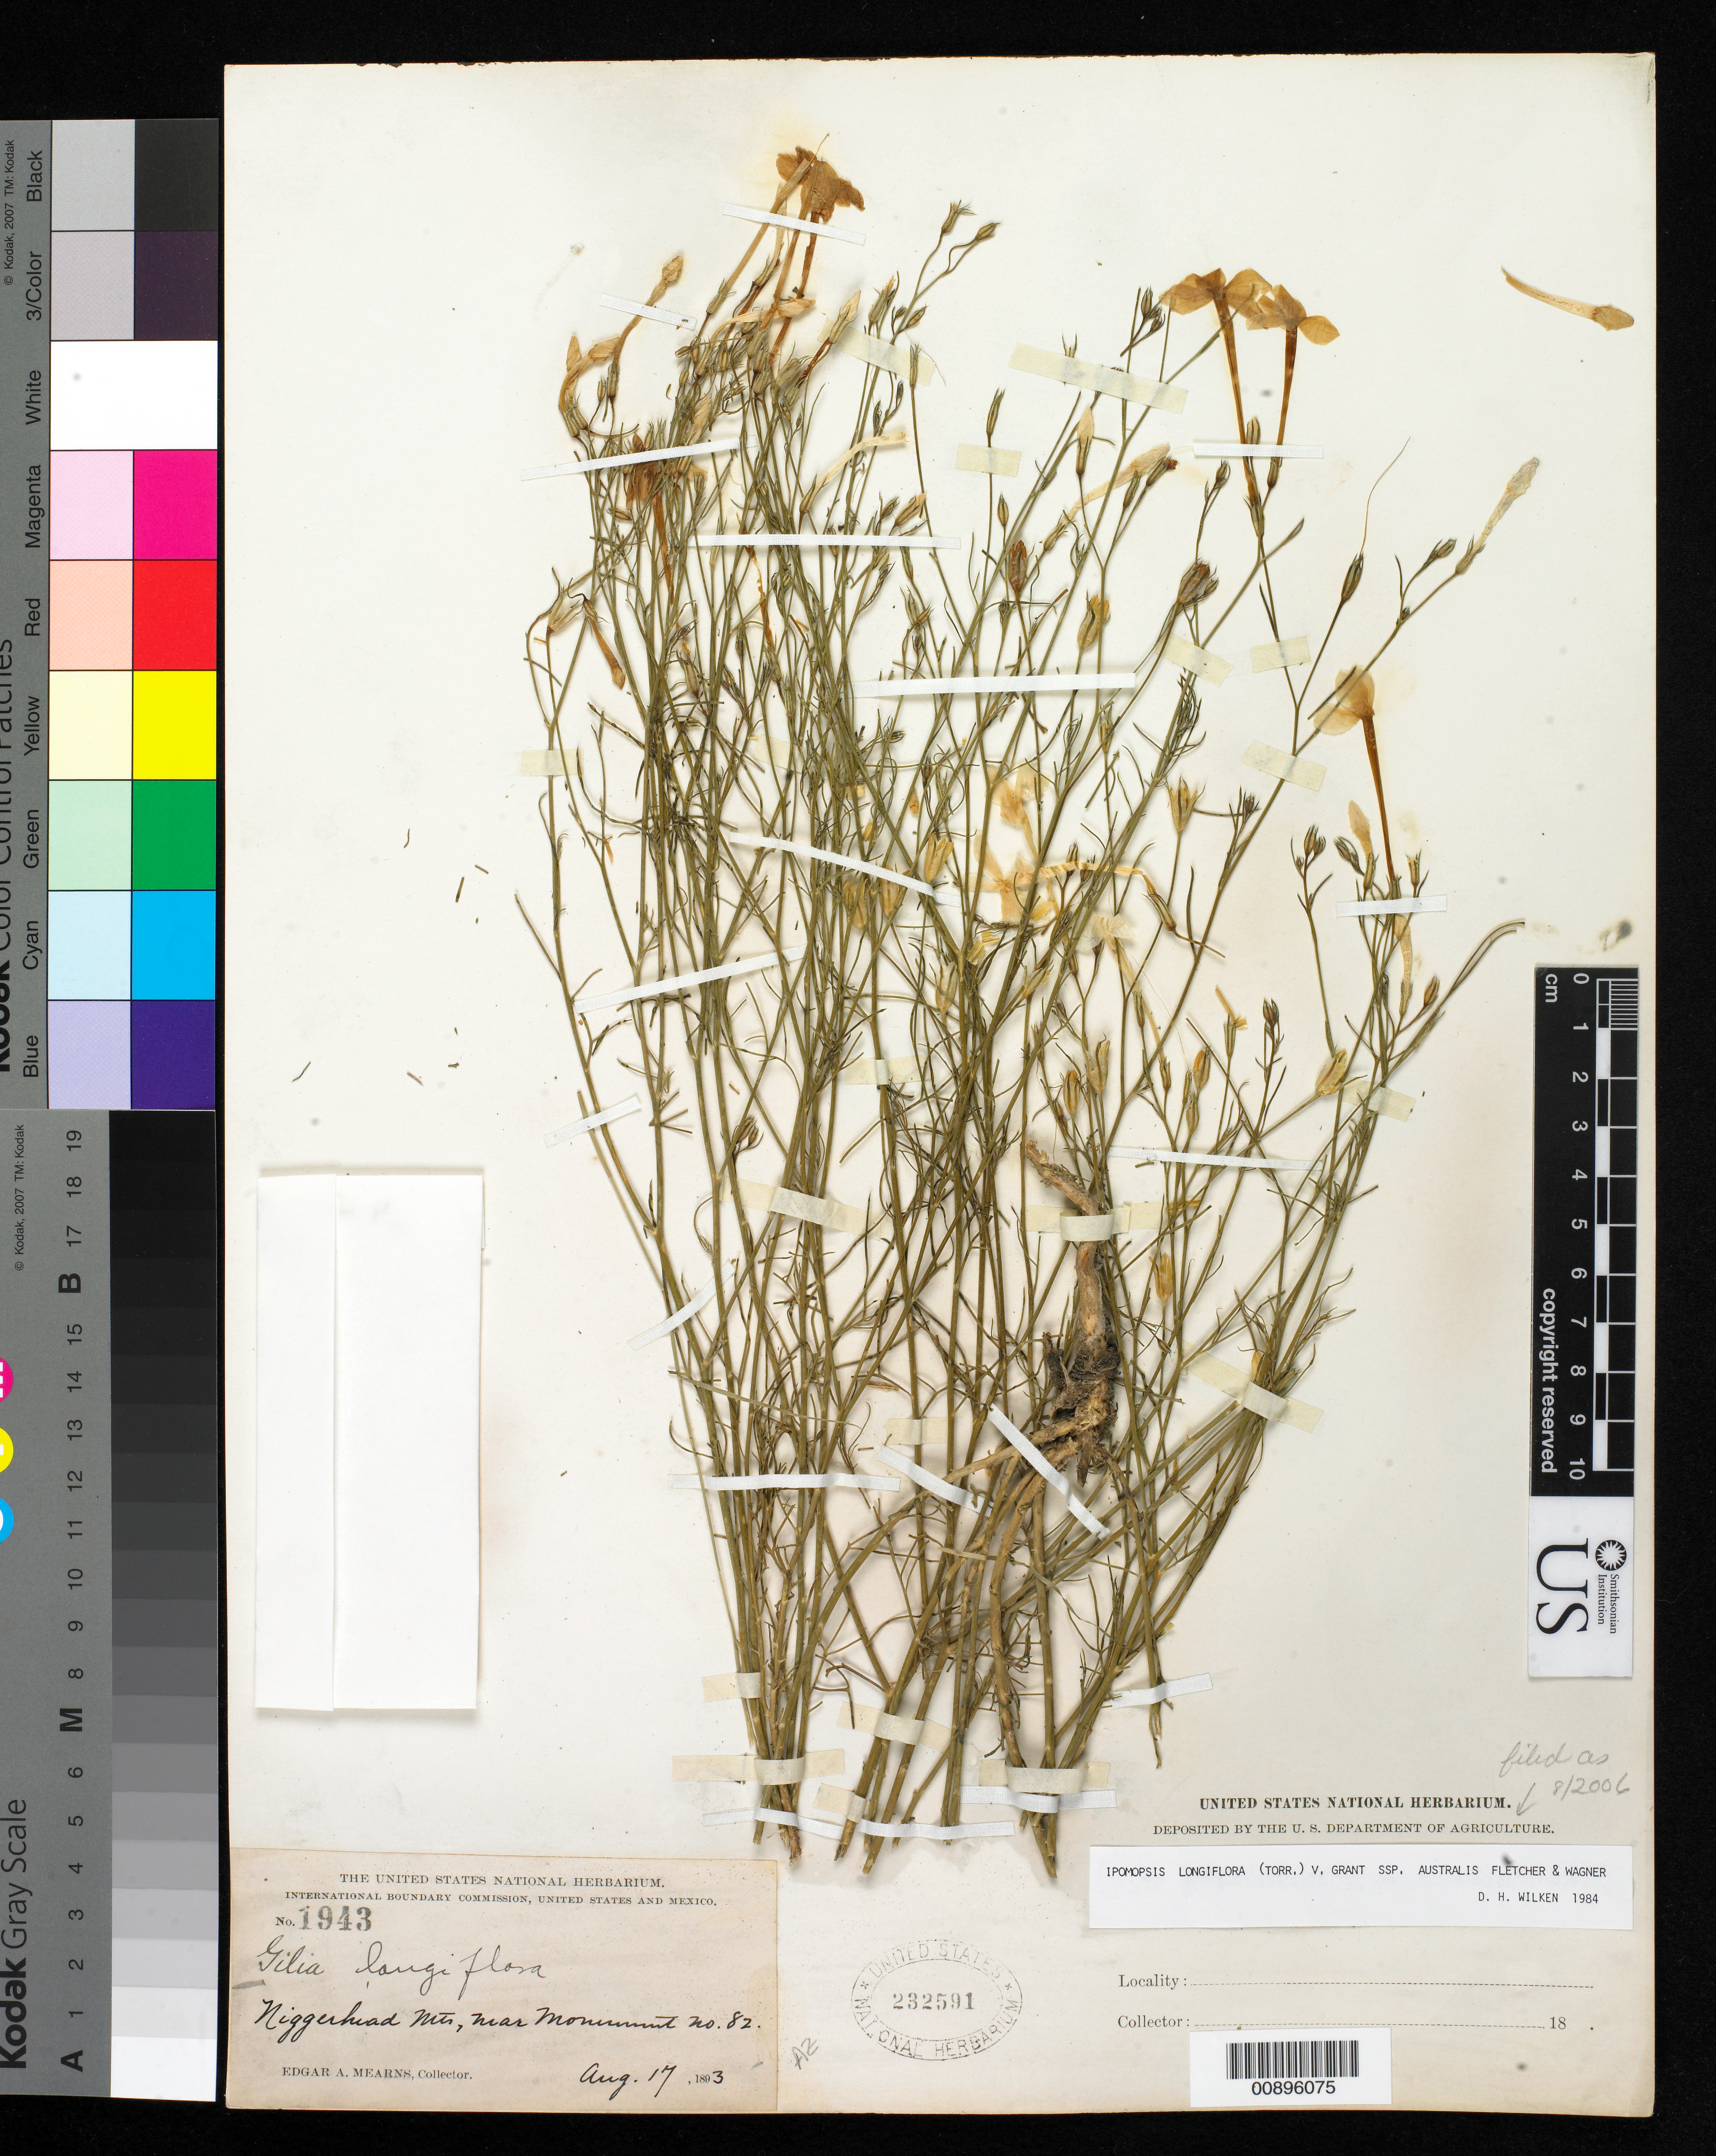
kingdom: Plantae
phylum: Tracheophyta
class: Magnoliopsida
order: Ericales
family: Polemoniaceae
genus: Ipomopsis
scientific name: Ipomopsis longiflora subsp. australis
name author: R.A. Fletcher & W.L. Wagner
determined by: Wilken, Dieter H.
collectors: E. A. Mearns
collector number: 1943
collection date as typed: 17 Aug 1893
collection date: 1893-08-17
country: United States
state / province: Arizona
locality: Niggerhead Mts., near Monument no. 82.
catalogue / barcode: US 232591